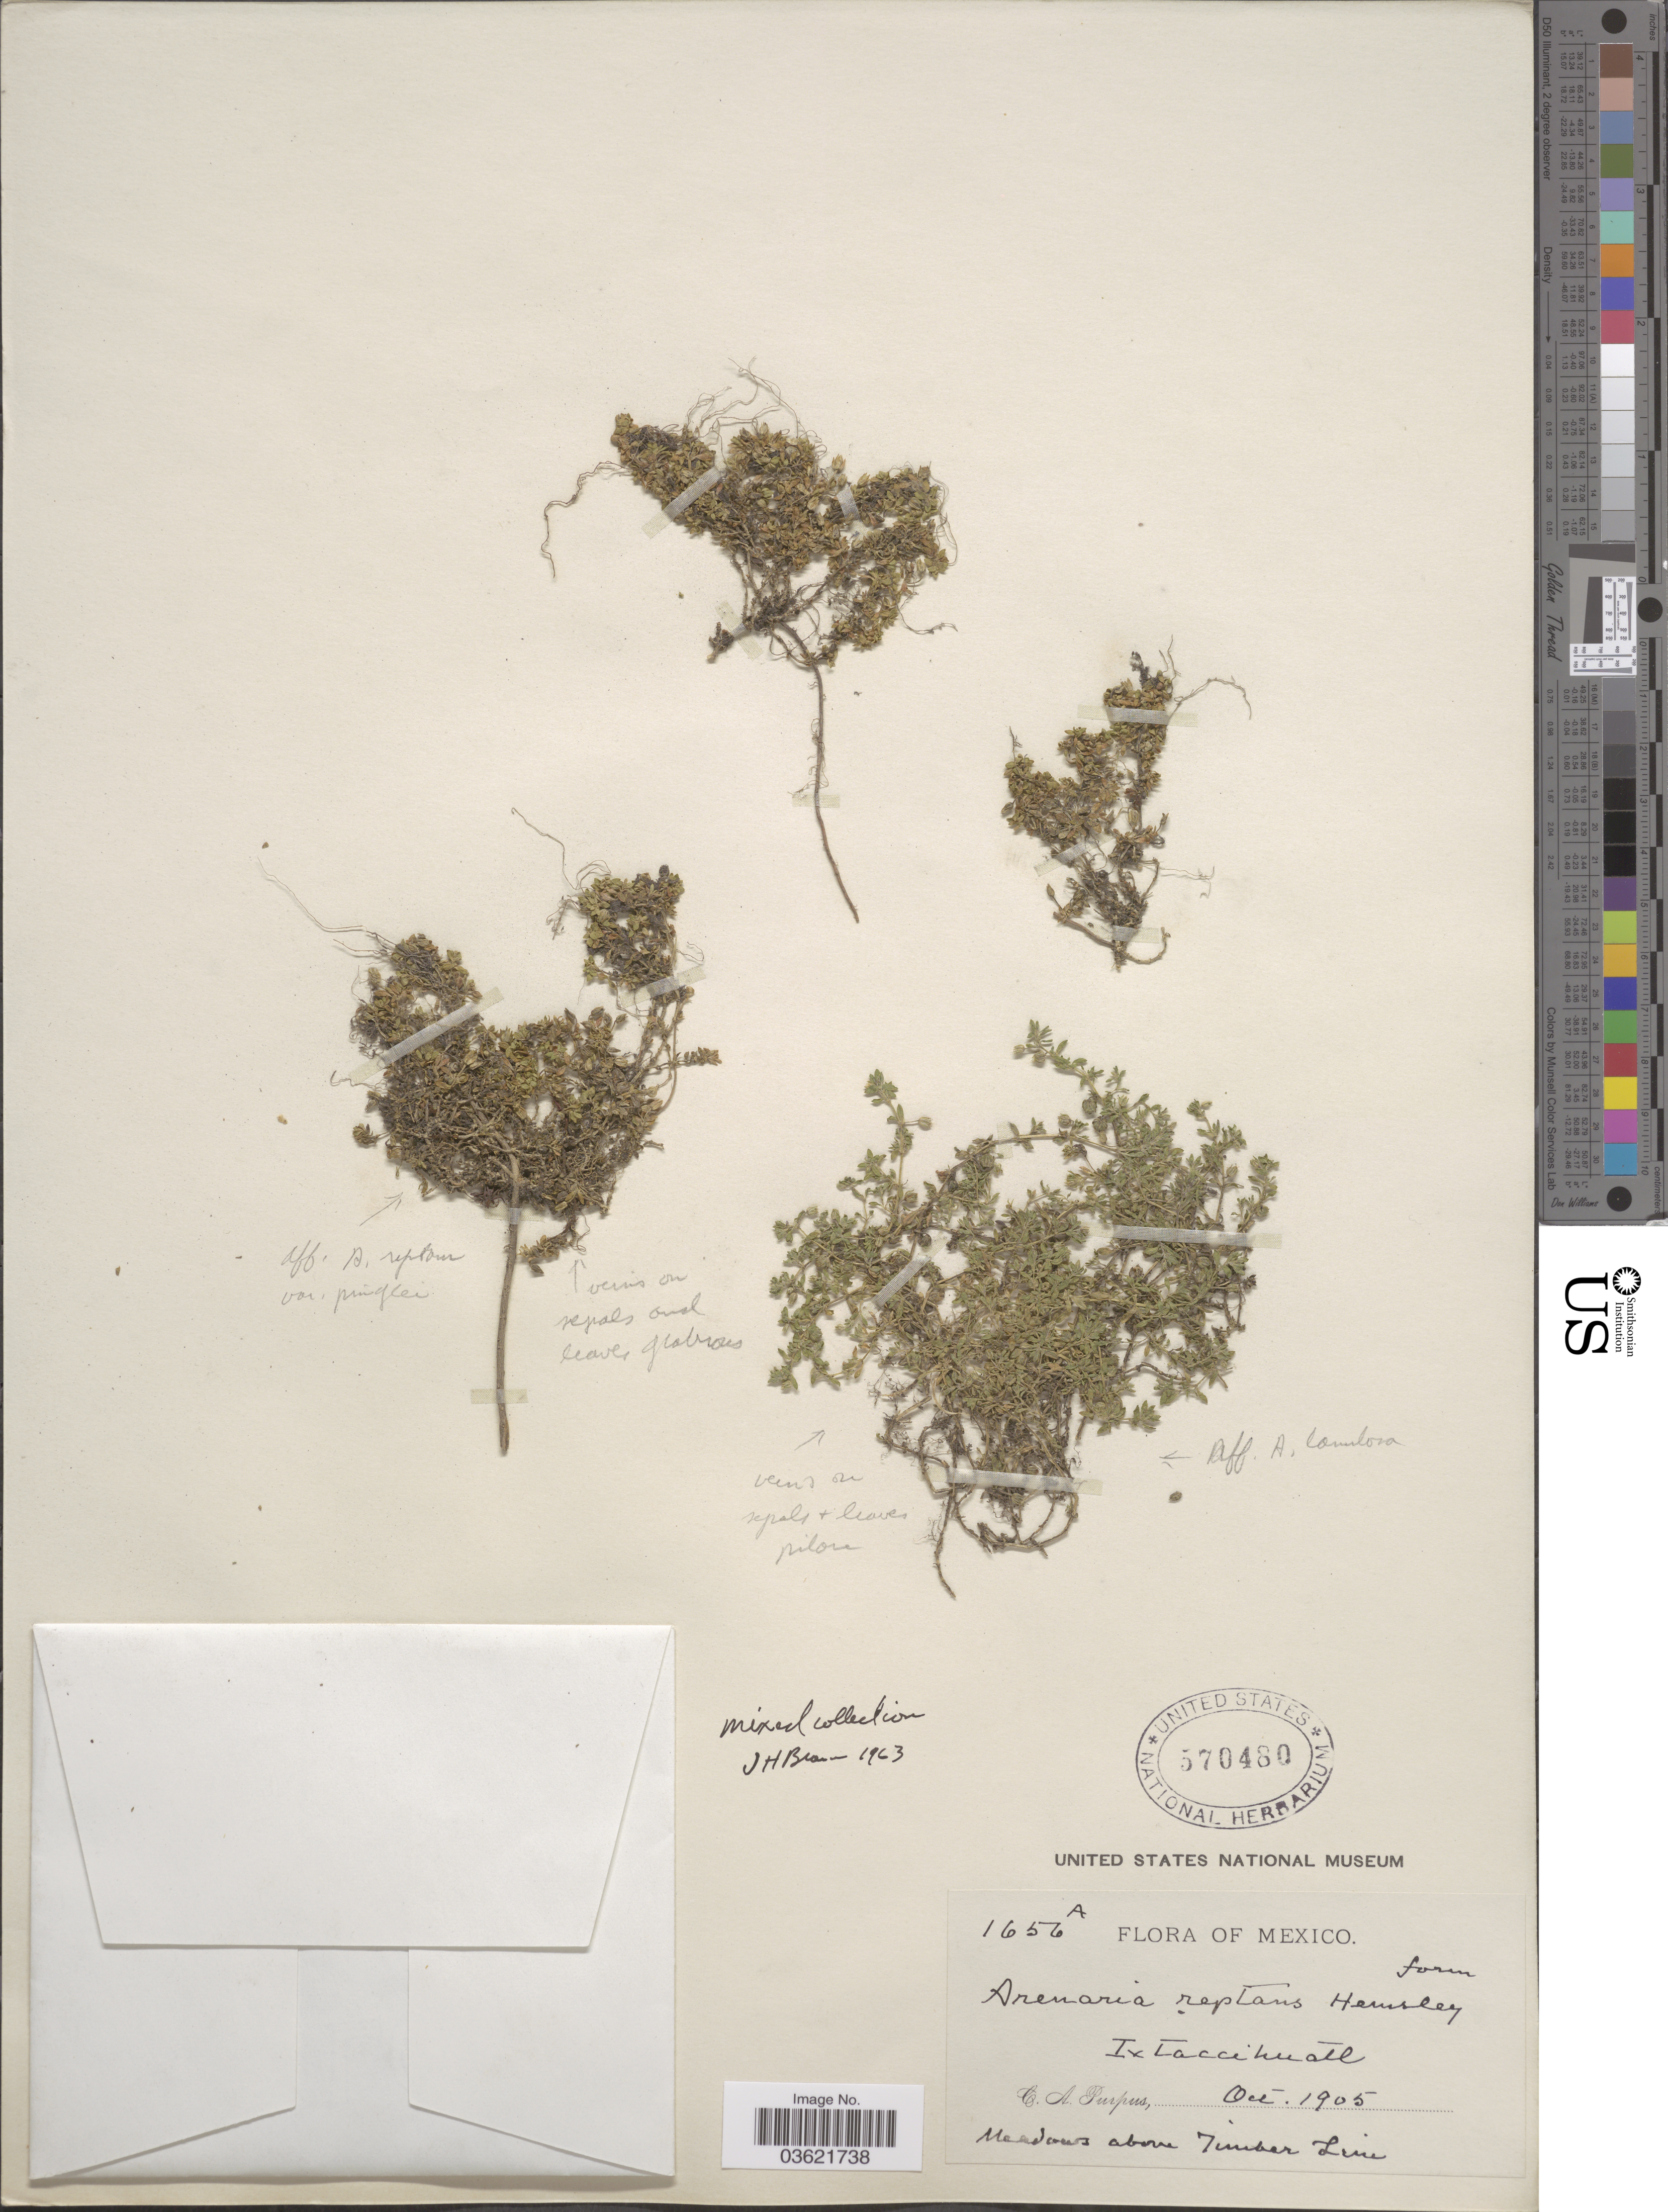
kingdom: Plantae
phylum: Tracheophyta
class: Magnoliopsida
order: Caryophyllales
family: Caryophyllaceae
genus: Arenaria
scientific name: Arenaria sp.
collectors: C. A. Purpus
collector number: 1656A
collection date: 1905-10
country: Mexico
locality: Ixtaccihuatl. Meadows above Timber Line.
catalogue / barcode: US 570480